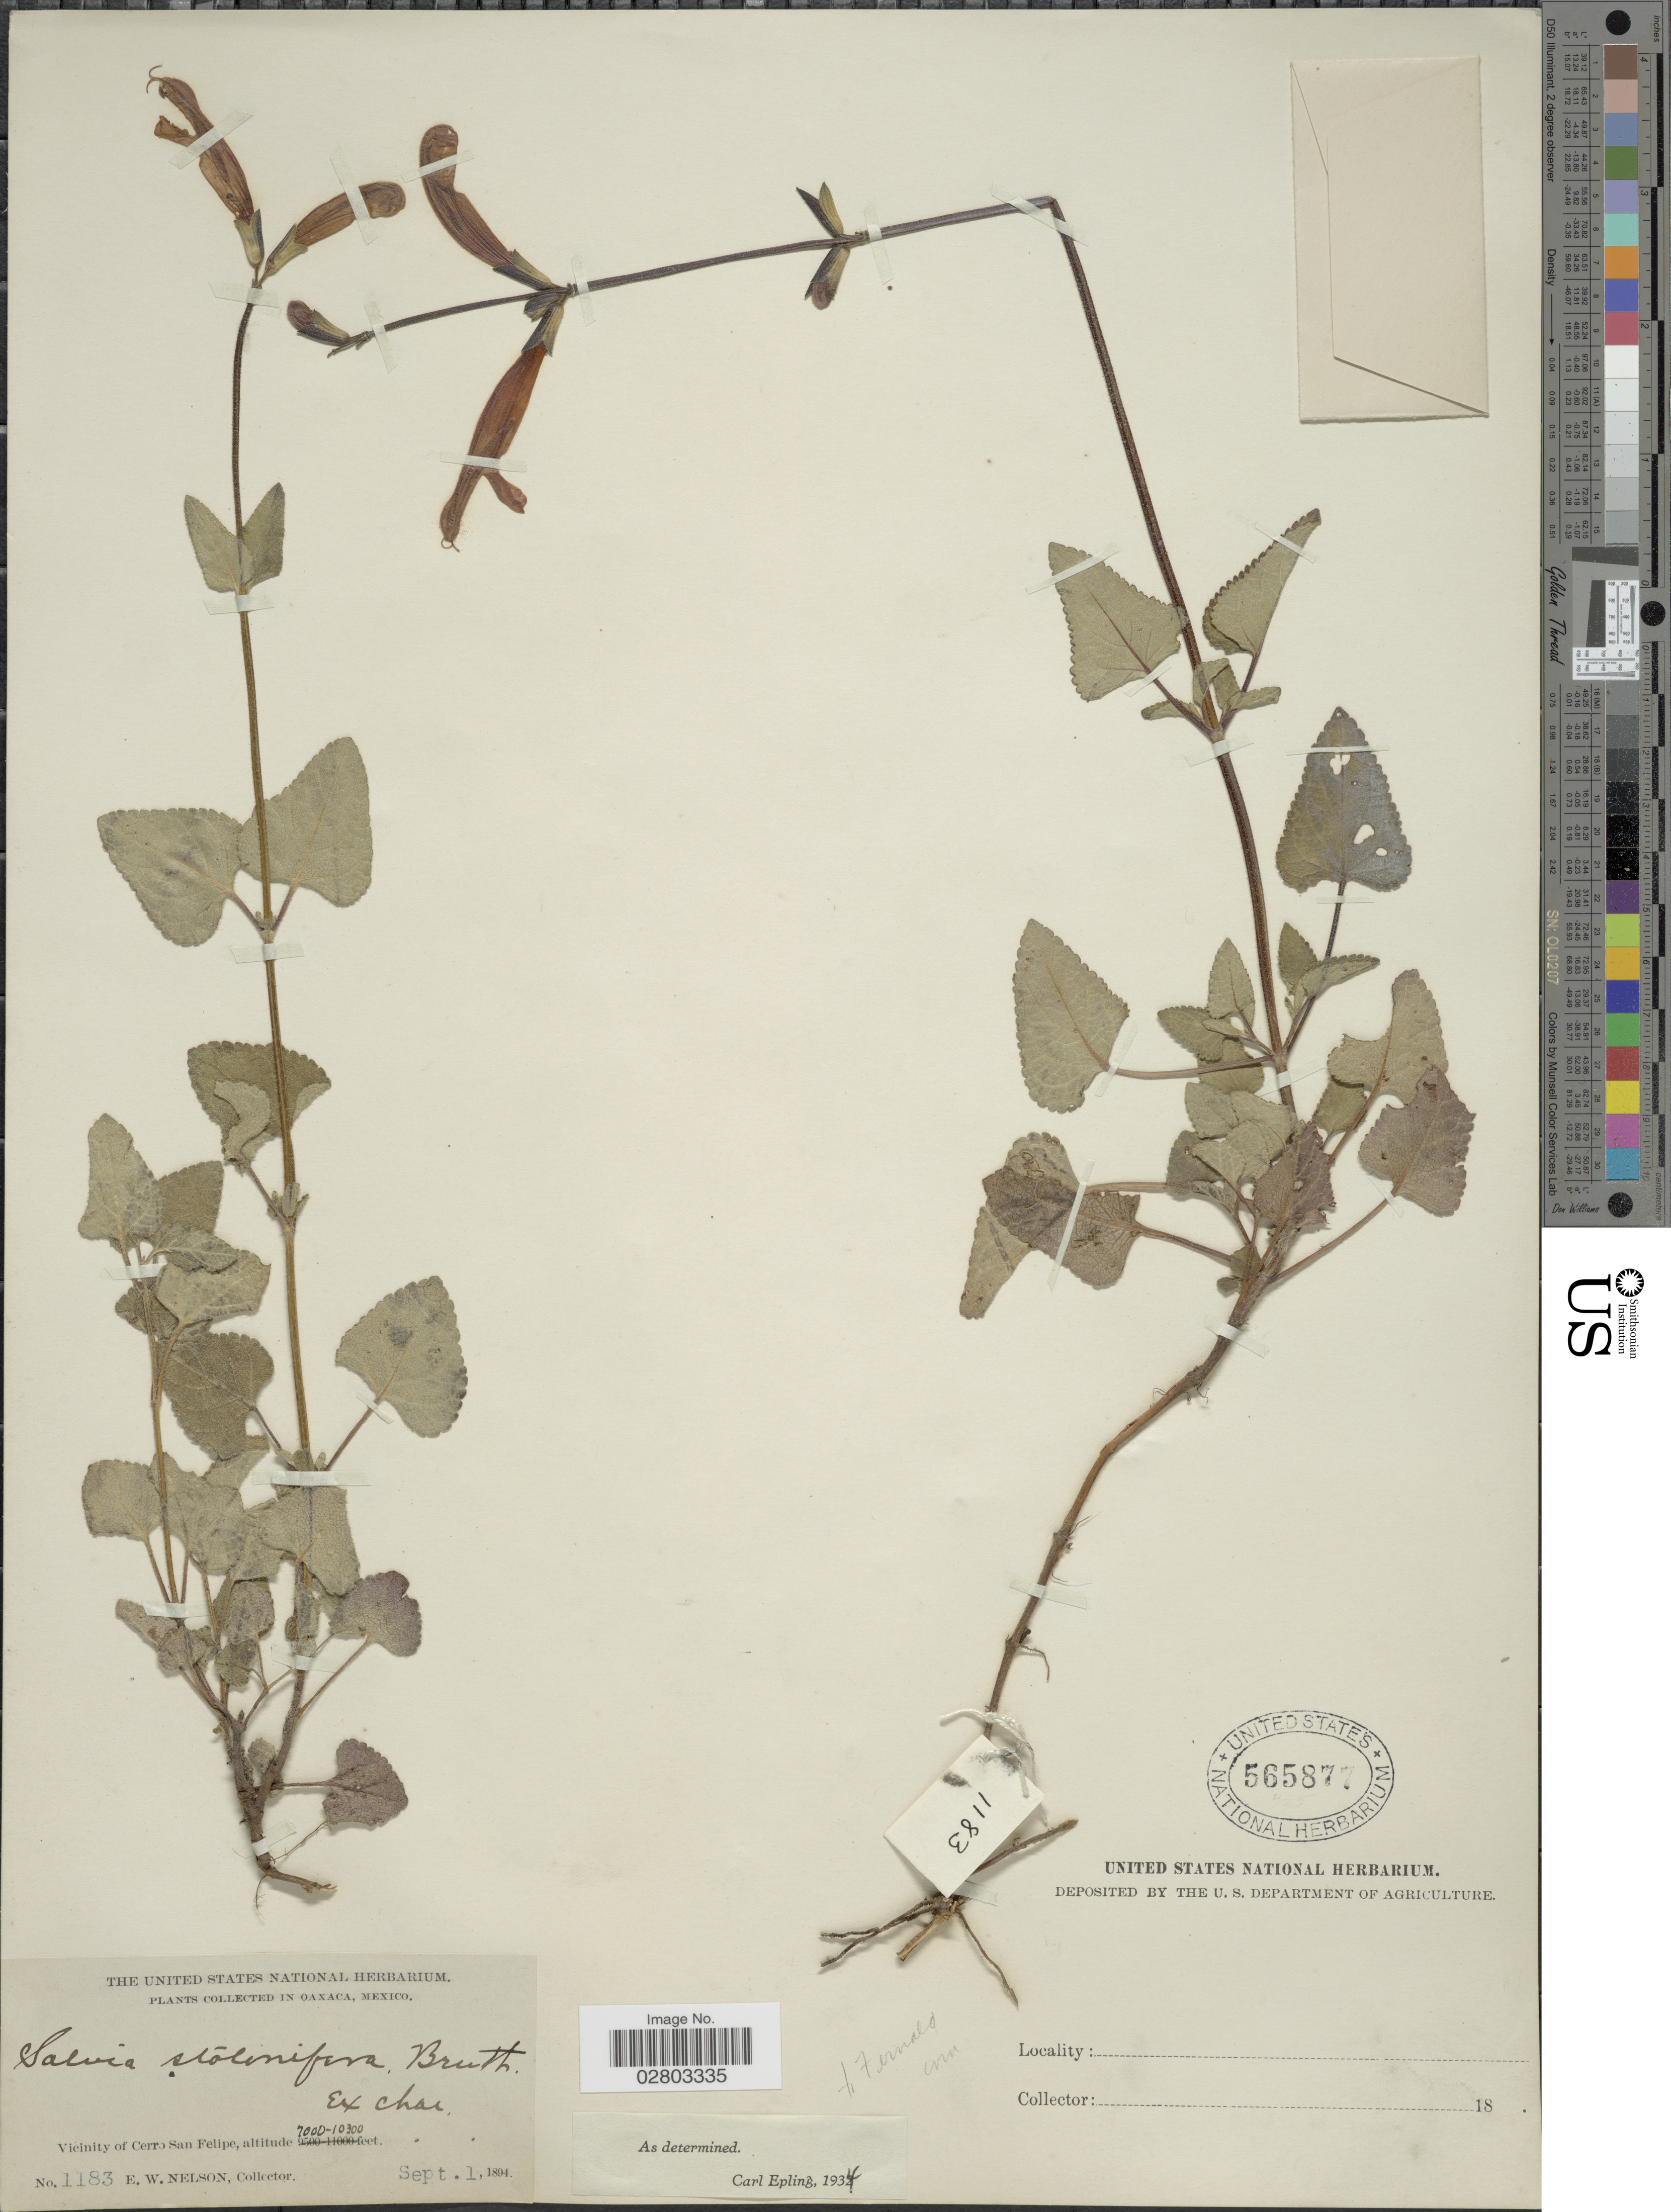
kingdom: Plantae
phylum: Tracheophyta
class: Magnoliopsida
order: Lamiales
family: Lamiaceae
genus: Salvia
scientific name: Salvia stolonifera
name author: Benth.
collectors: E. W. Nelson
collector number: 1183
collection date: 1894-09-01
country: Mexico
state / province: Oaxaca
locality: Vicinity of Cerra San Felipe.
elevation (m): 2134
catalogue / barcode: US 565877